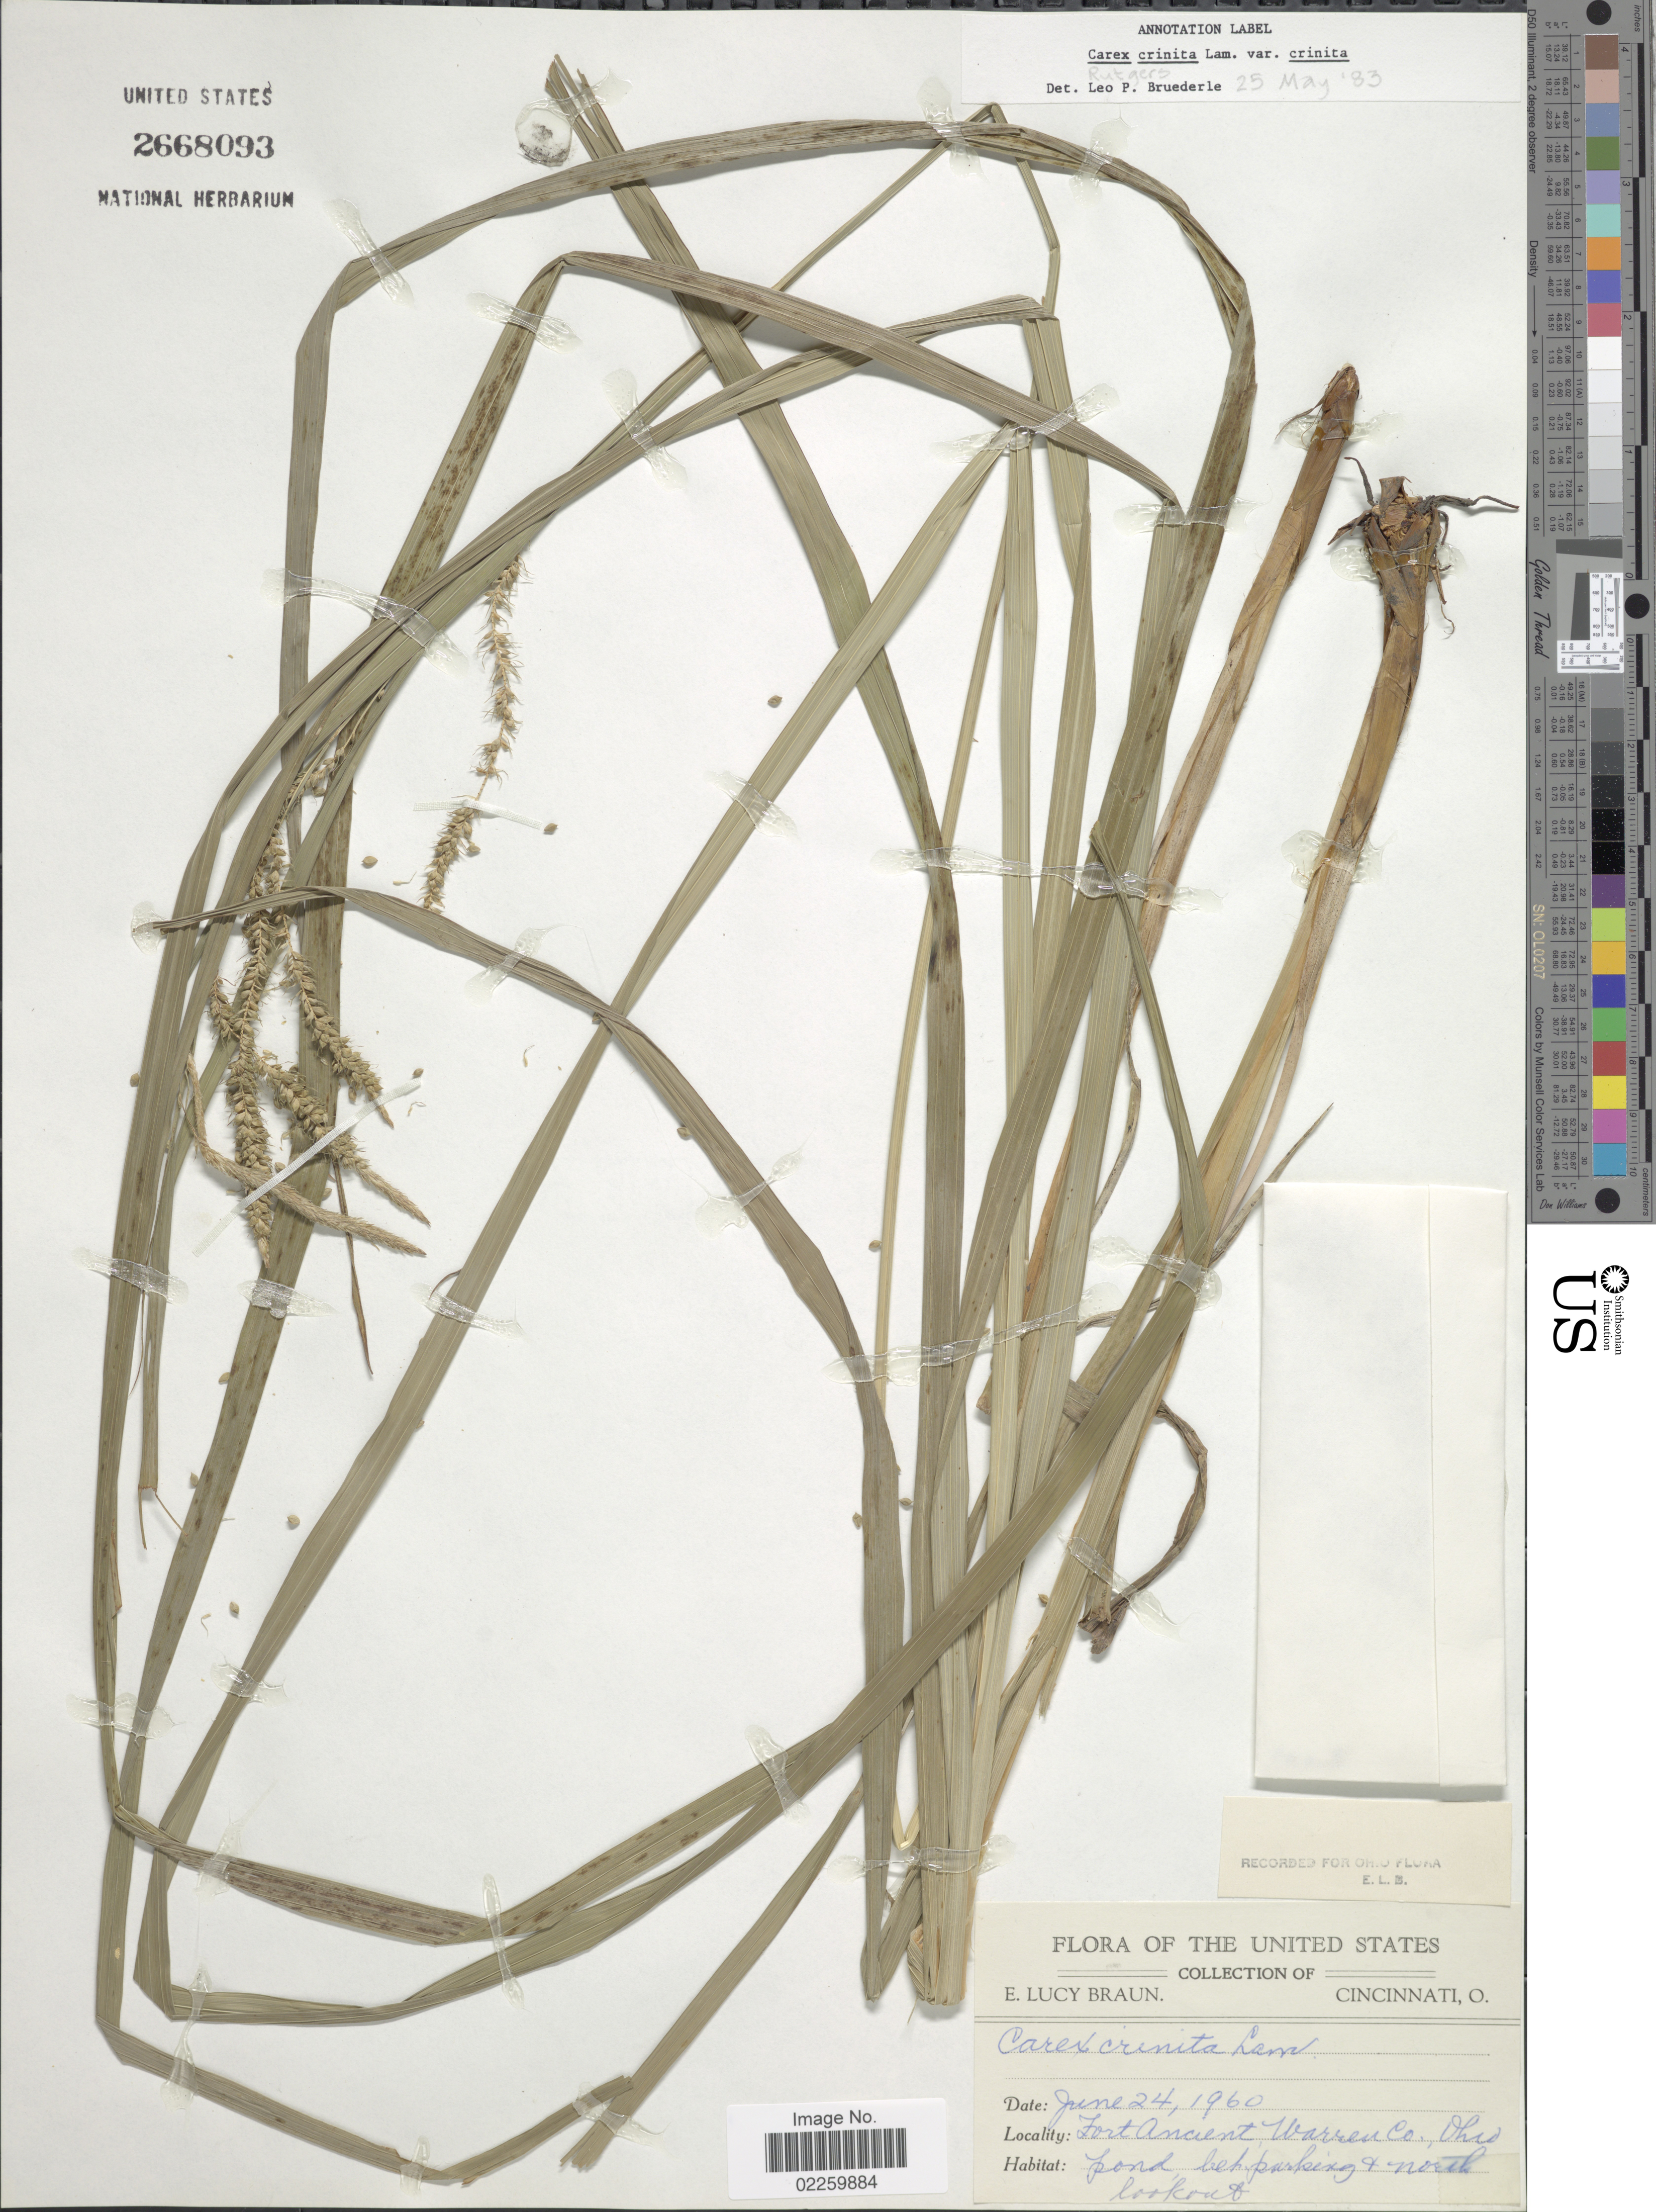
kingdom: Plantae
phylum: Tracheophyta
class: Liliopsida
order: Poales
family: Cyperaceae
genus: Carex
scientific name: Carex crinita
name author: Lam.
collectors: E. L. Braun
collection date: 1960-06-24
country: United States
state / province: Ohio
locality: Fort Ancient, Warren Co., Ohio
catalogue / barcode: US 2668093